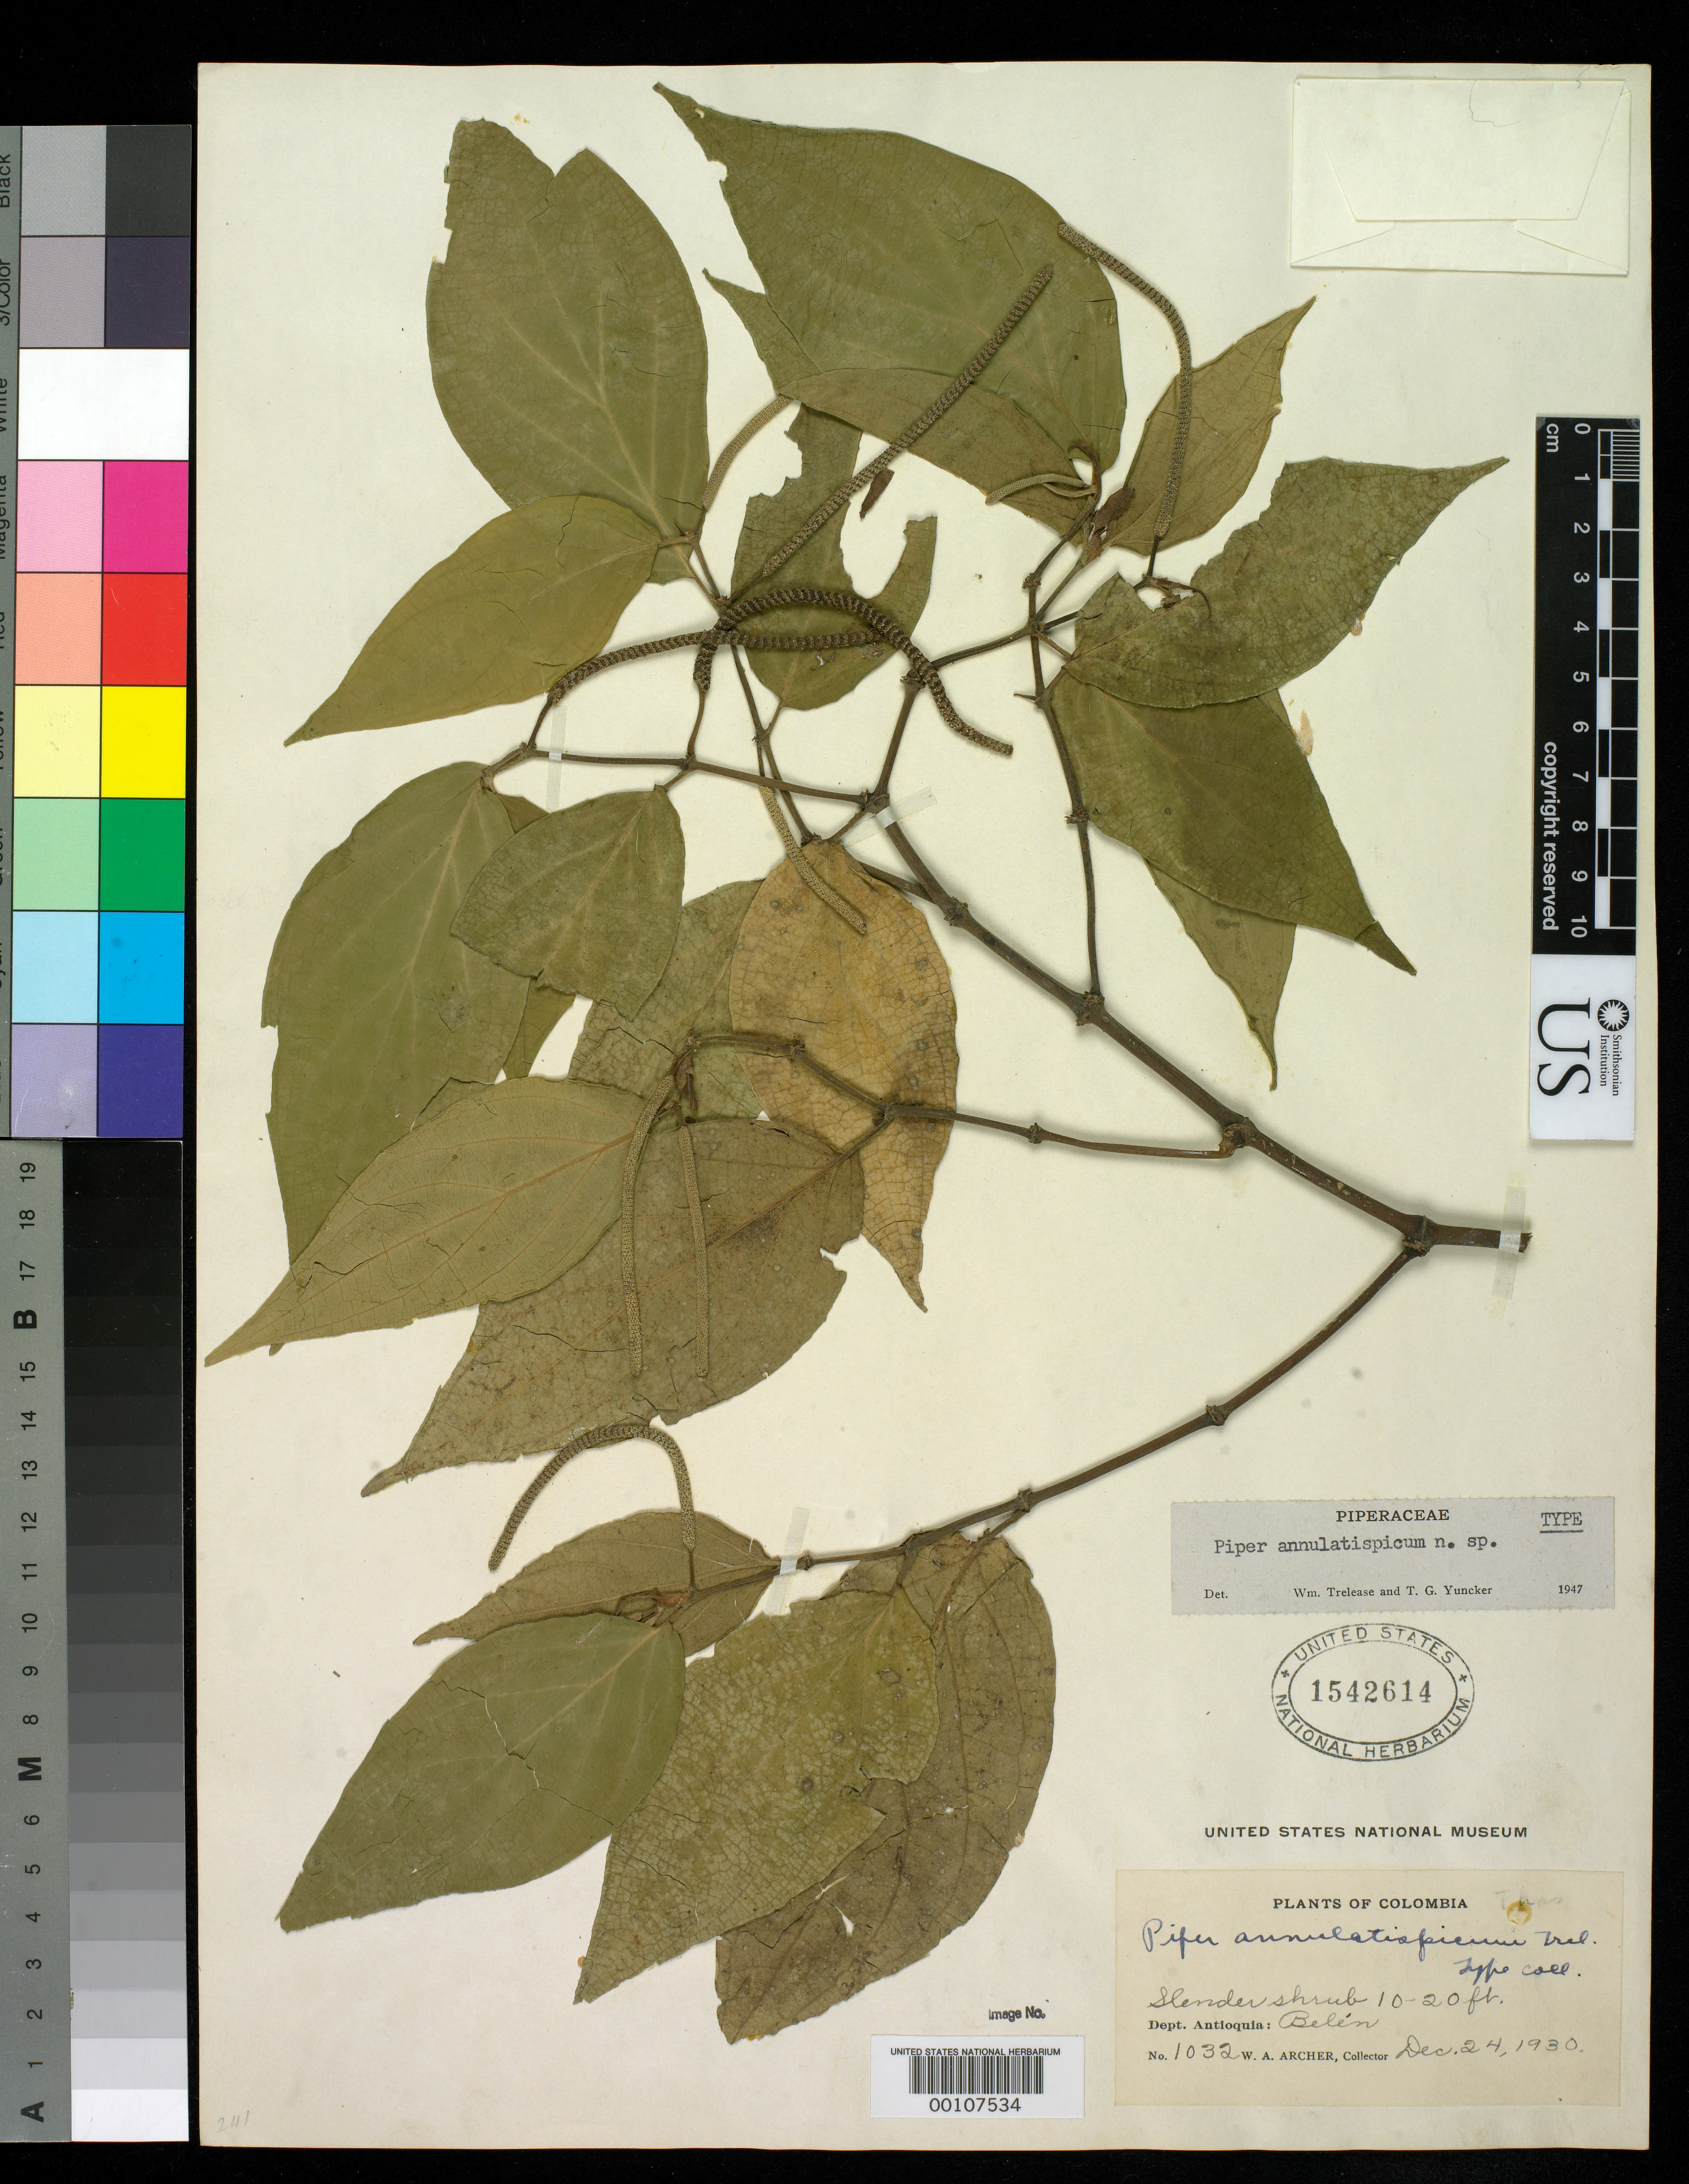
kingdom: Plantae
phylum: Tracheophyta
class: Magnoliopsida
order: Piperales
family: Piperaceae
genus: Piper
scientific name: Piper annulatispicum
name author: Trel. & Yunck.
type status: Holotype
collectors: W. A. Archer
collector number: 1032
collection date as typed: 24 Dec 1930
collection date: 1930-12-24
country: Colombia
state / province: Antioquia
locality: Belem.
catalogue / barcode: US 1542614